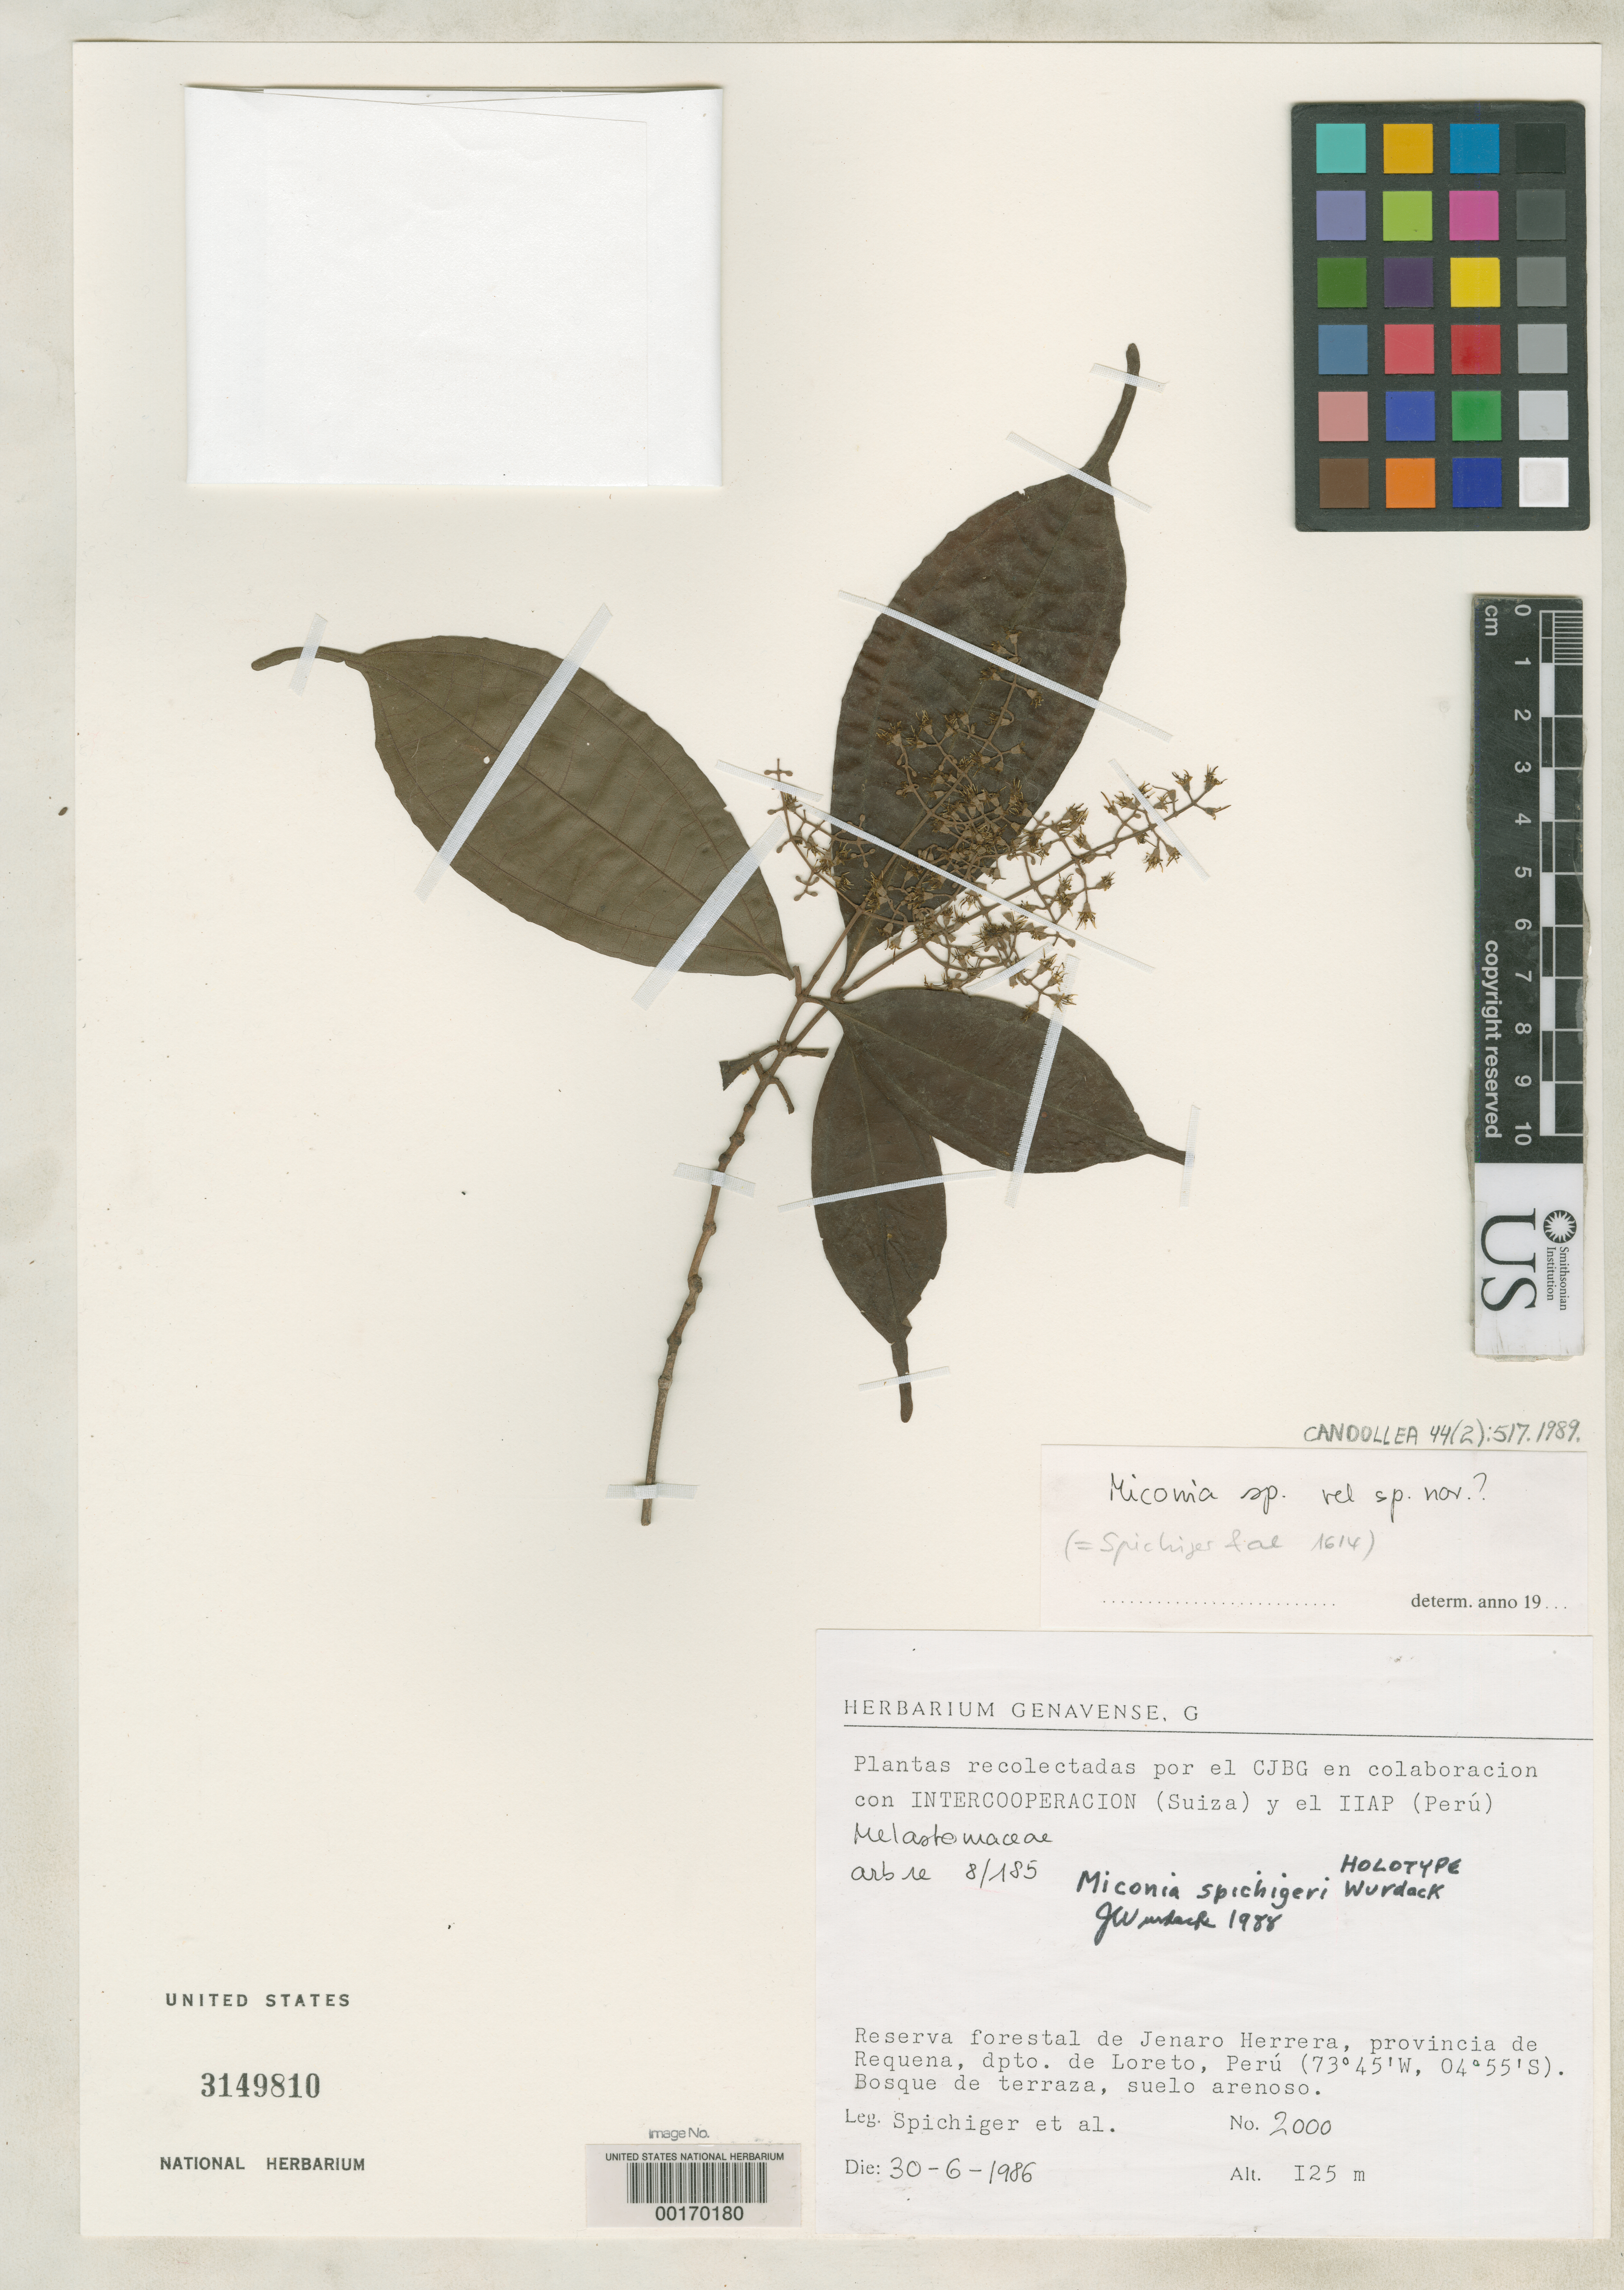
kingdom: Plantae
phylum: Tracheophyta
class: Magnoliopsida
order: Myrtales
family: Melastomataceae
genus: Miconia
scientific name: Miconia spichigeri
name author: Wurdack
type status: Holotype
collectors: R. Spichiger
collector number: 2000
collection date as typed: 30 Jun 1986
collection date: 1986-06-30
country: Peru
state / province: Loreto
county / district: Requena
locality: Jenaro Herrera Forest Reserve.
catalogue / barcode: US 3149810